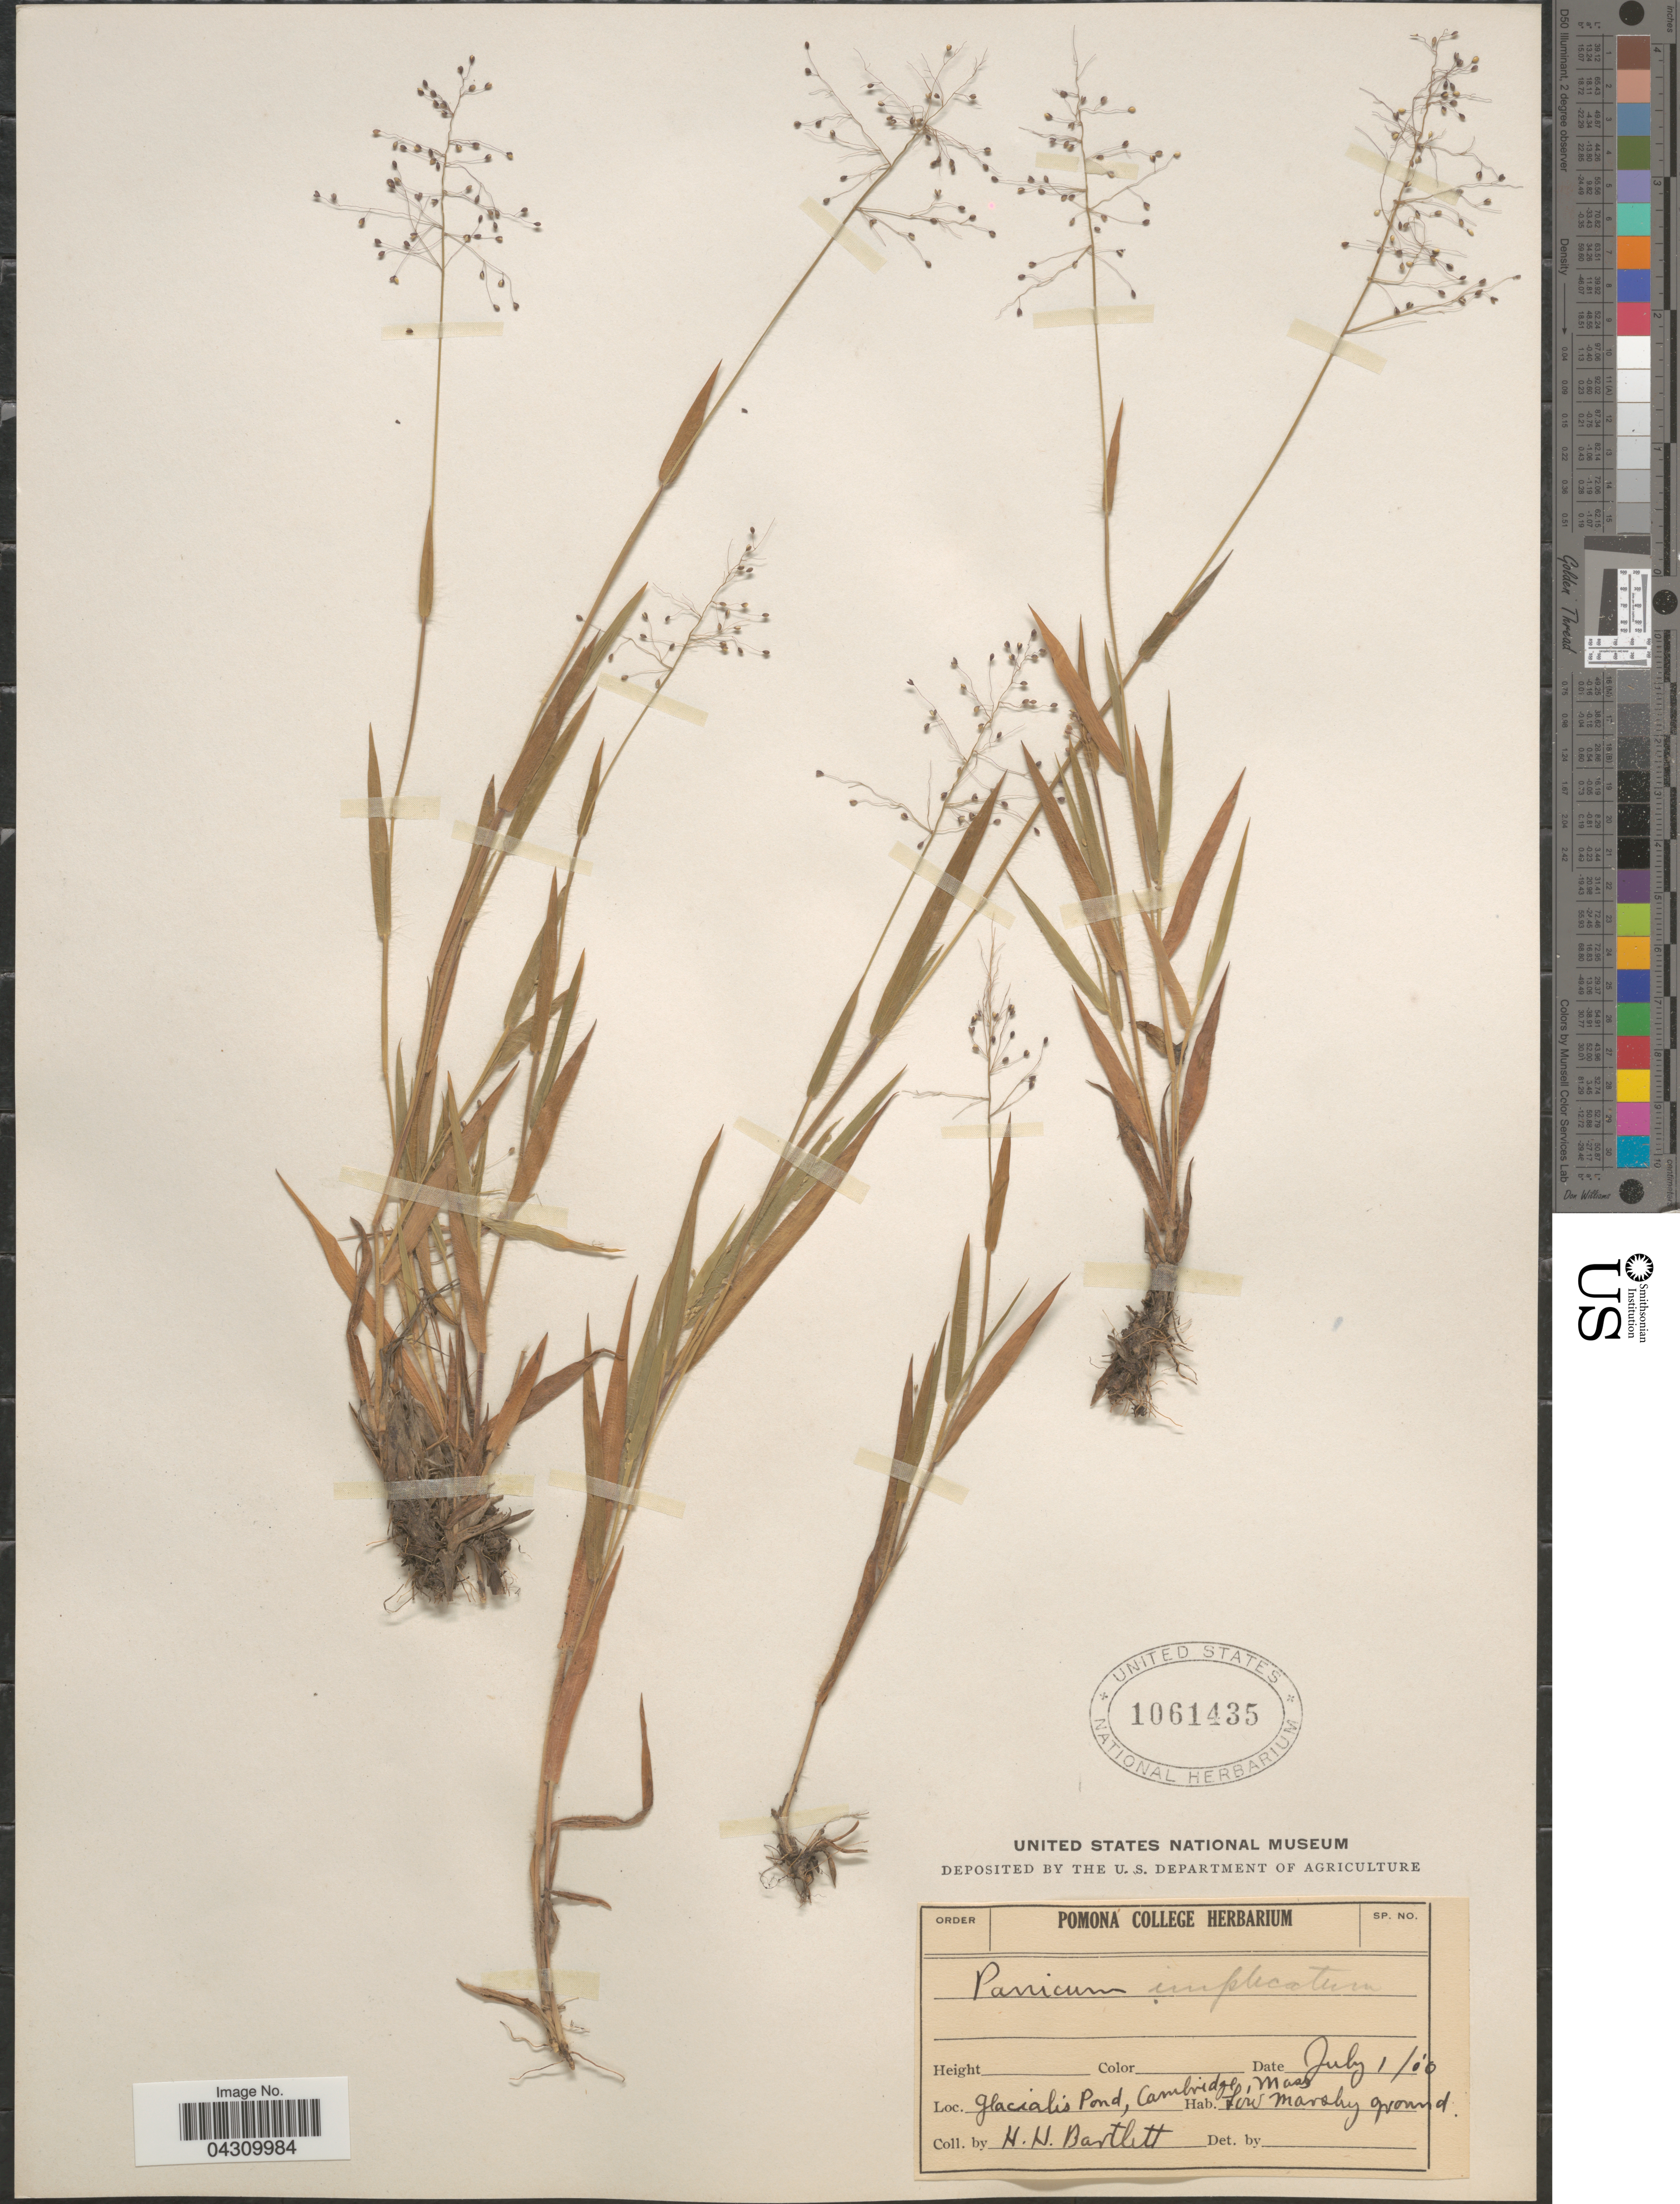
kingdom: Plantae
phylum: Tracheophyta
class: Liliopsida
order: Poales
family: Poaceae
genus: Dichanthelium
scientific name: Dichanthelium acuminatum var. acuminatum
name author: (Sw.) Gould & C.A. Clark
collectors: H. H. Bartlett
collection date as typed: Transcribed d/m/y: 1/7/0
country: United States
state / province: Massachusetts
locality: Glacialis Pond, Cambridge.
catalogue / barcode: US 1061435